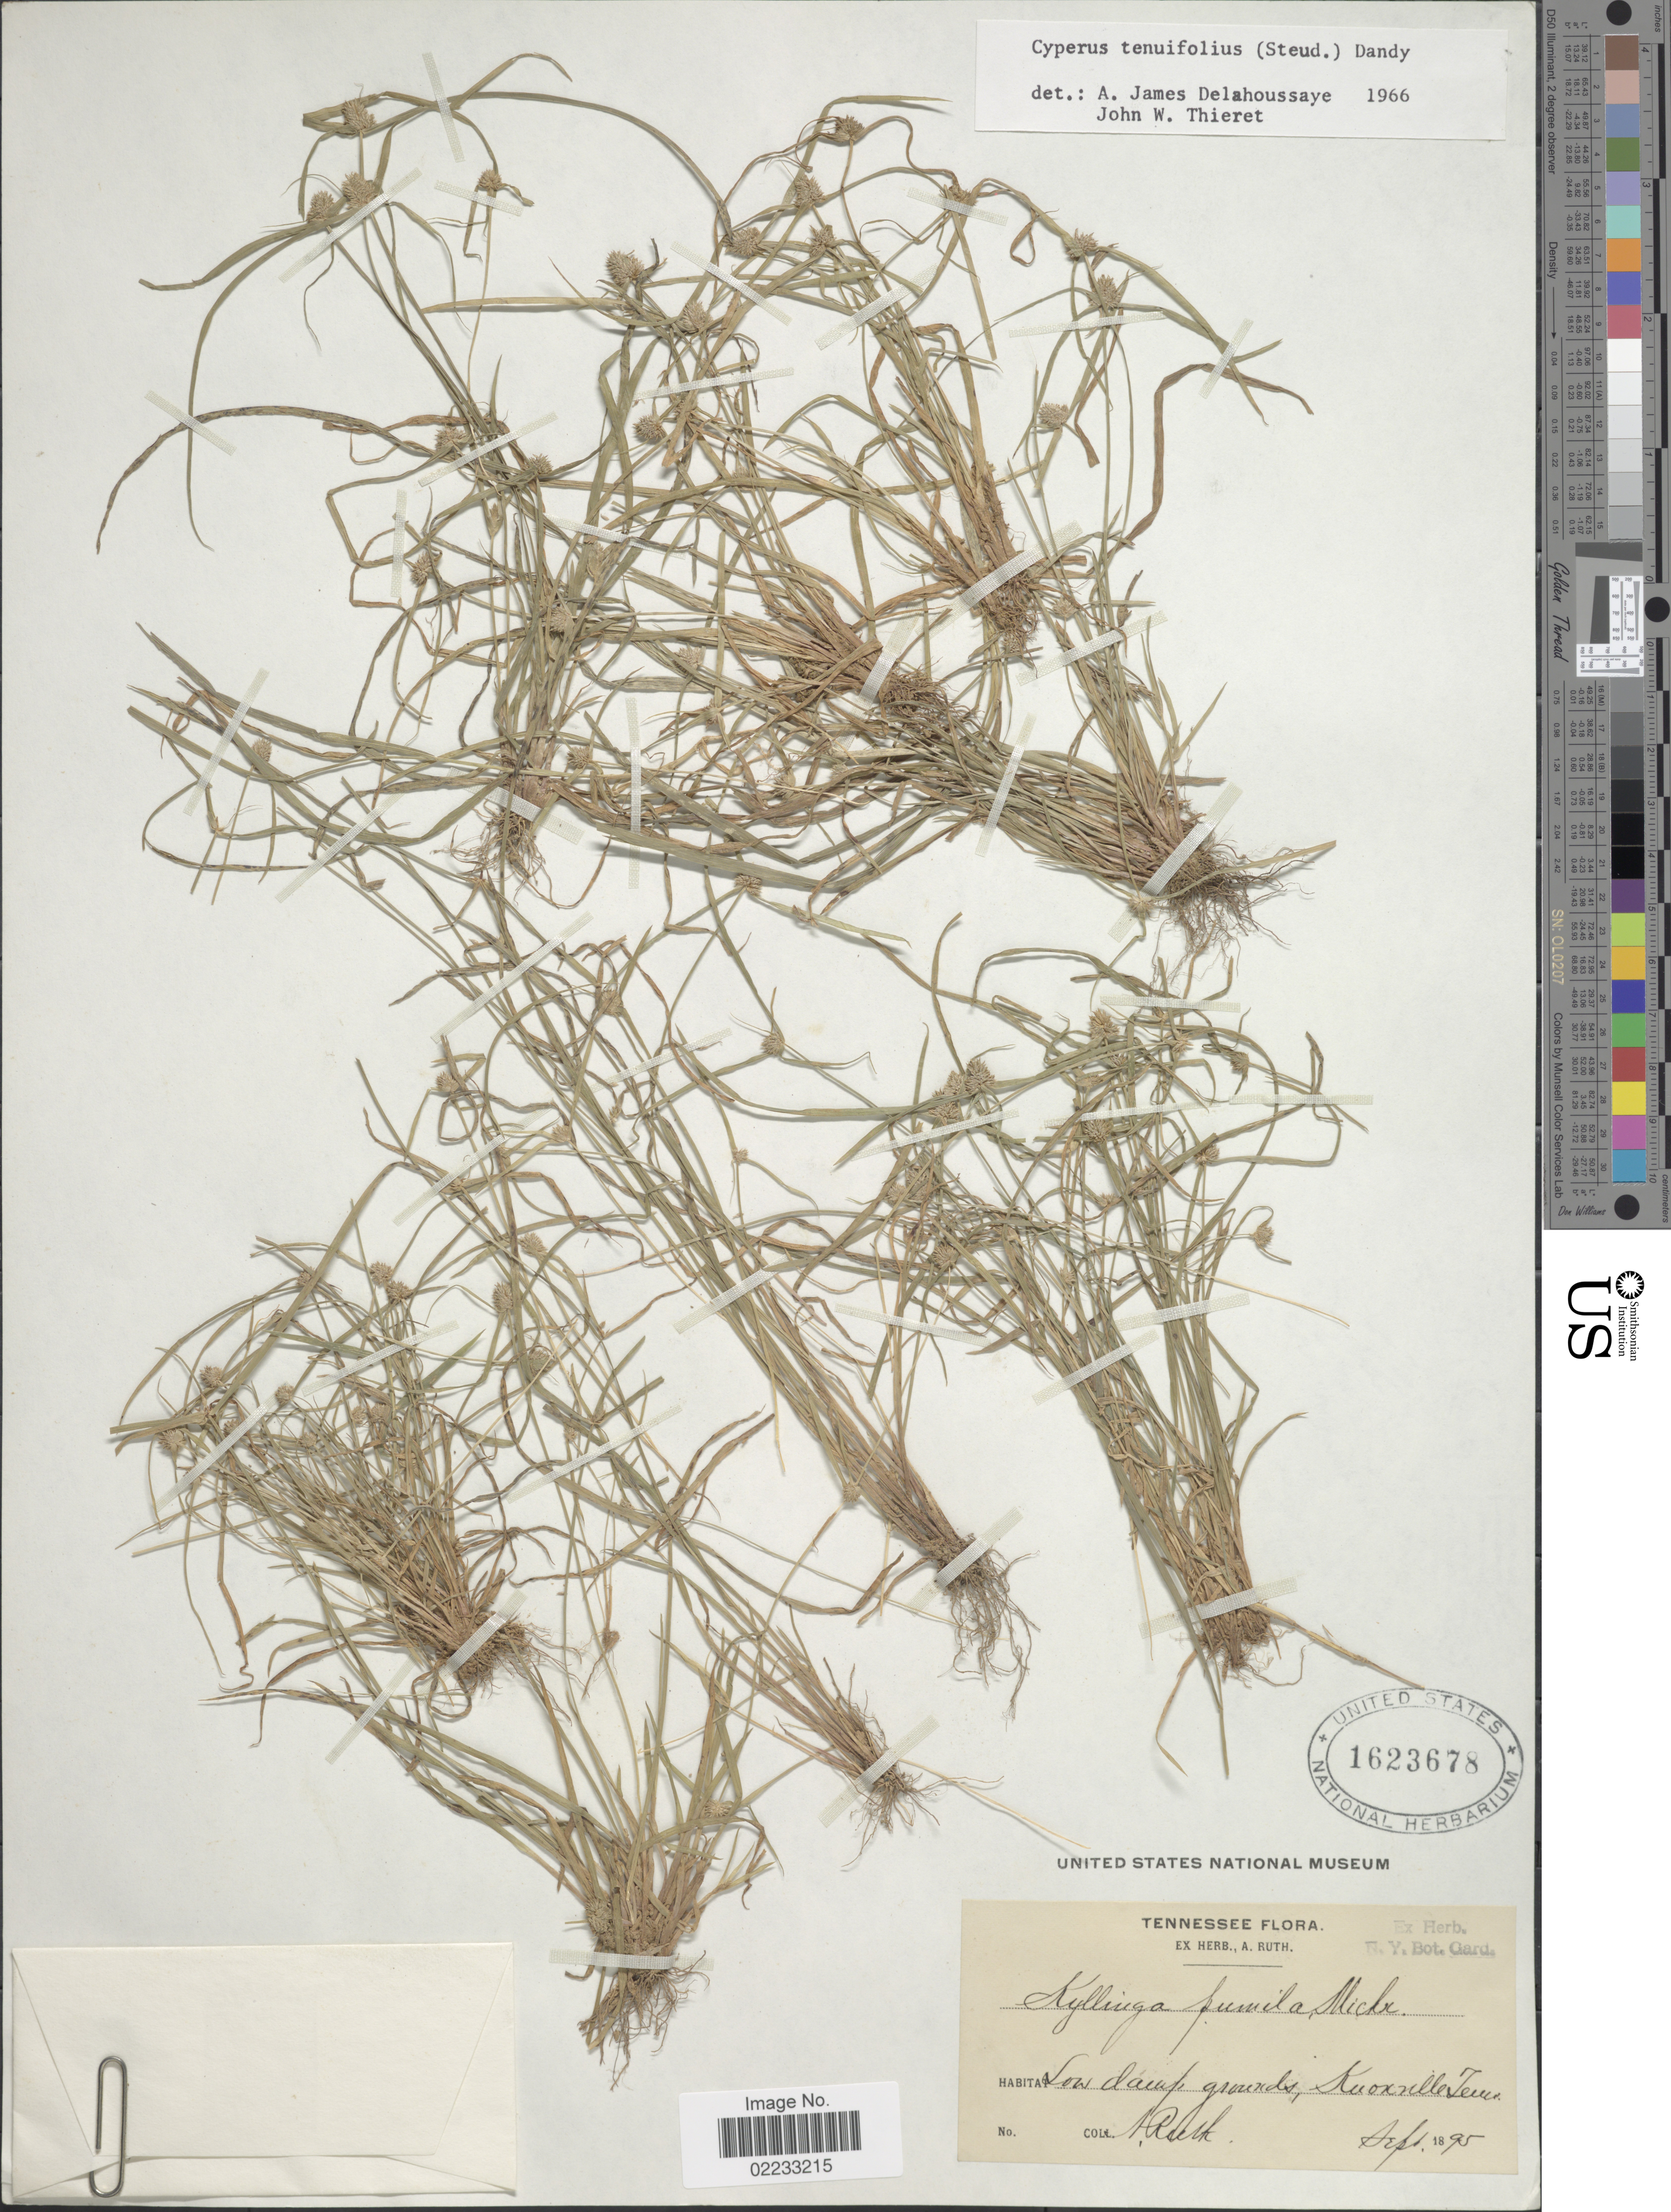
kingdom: Plantae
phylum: Tracheophyta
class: Liliopsida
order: Poales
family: Cyperaceae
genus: Cyperus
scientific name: Cyperus hortensis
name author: (Salzm. ex Steud.) Dorr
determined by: Strong, Mark T., (BOT), Smithsonian Institution - National Museum of Natural History (UNITED STATES)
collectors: A. Ruth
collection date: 1895-09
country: United States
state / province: Tennessee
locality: Low damp grounds, Knoxville.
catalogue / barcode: US 1623678